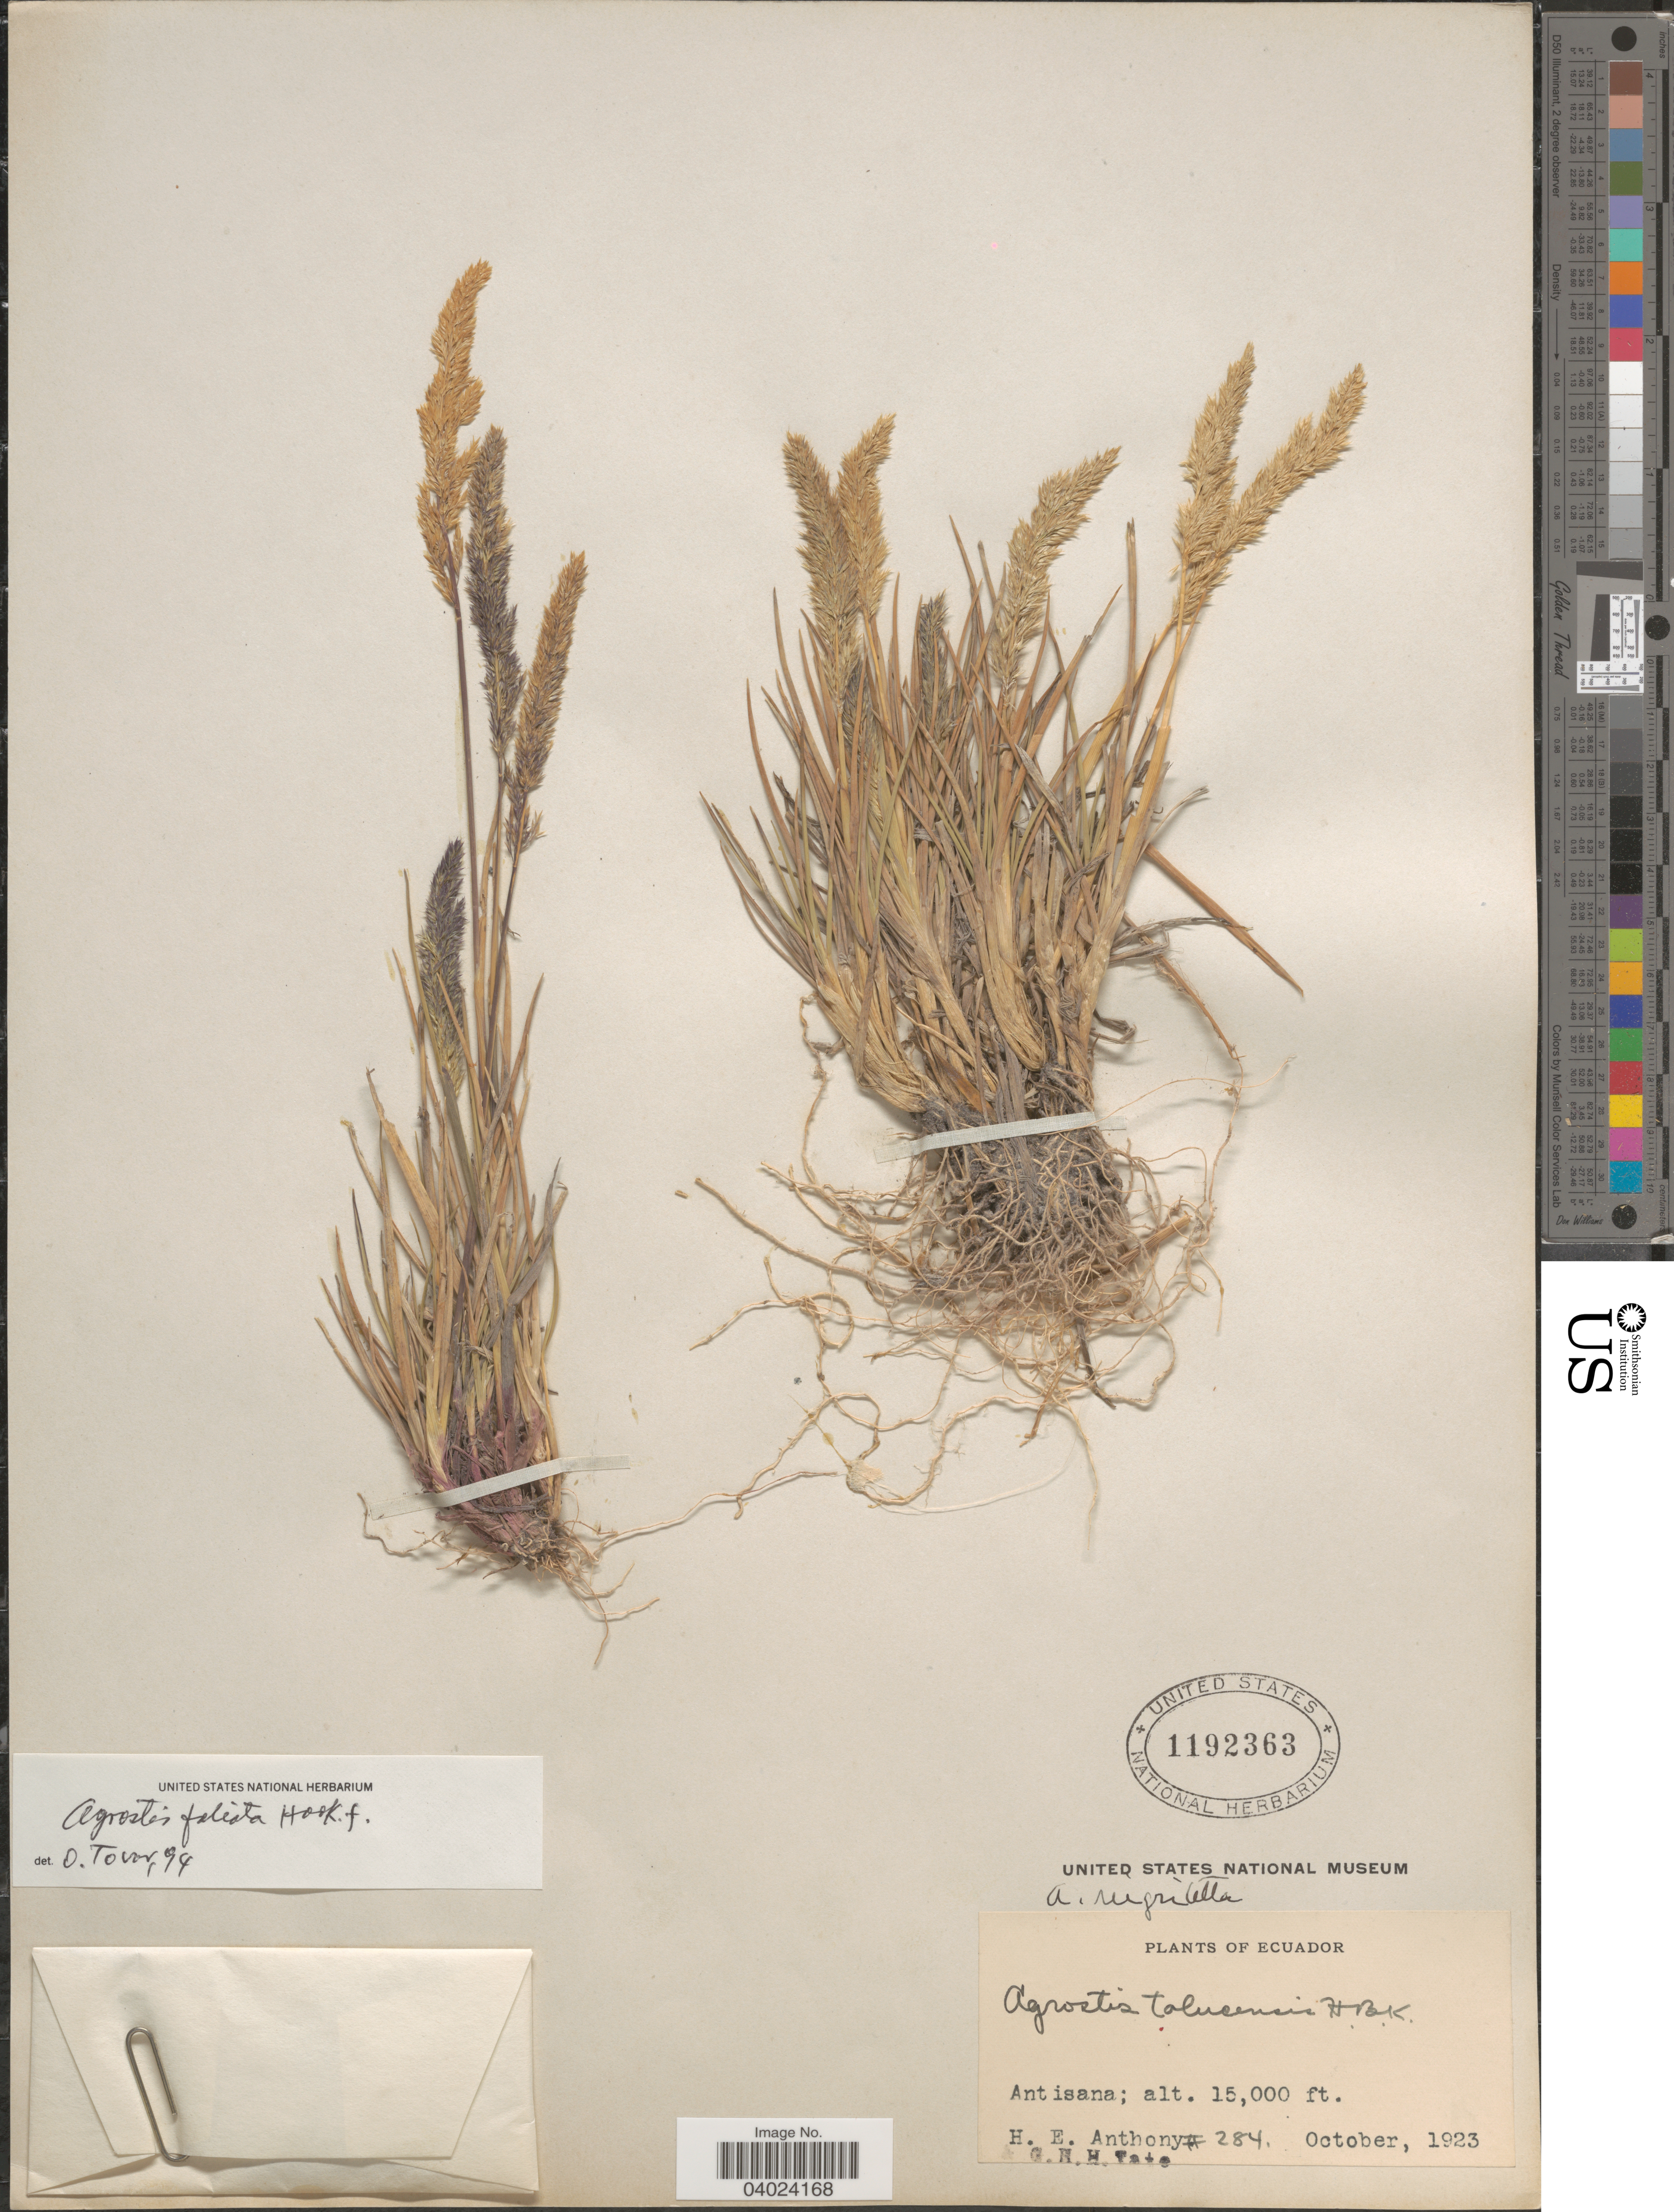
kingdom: Plantae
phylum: Tracheophyta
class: Liliopsida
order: Poales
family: Poaceae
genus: Agrostis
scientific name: Agrostis foliata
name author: Hook. f.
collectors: H. E. Anthony & G. H. H.Tate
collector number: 284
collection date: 1923-10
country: Ecuador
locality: Antisana.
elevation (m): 4572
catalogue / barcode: US 1192363